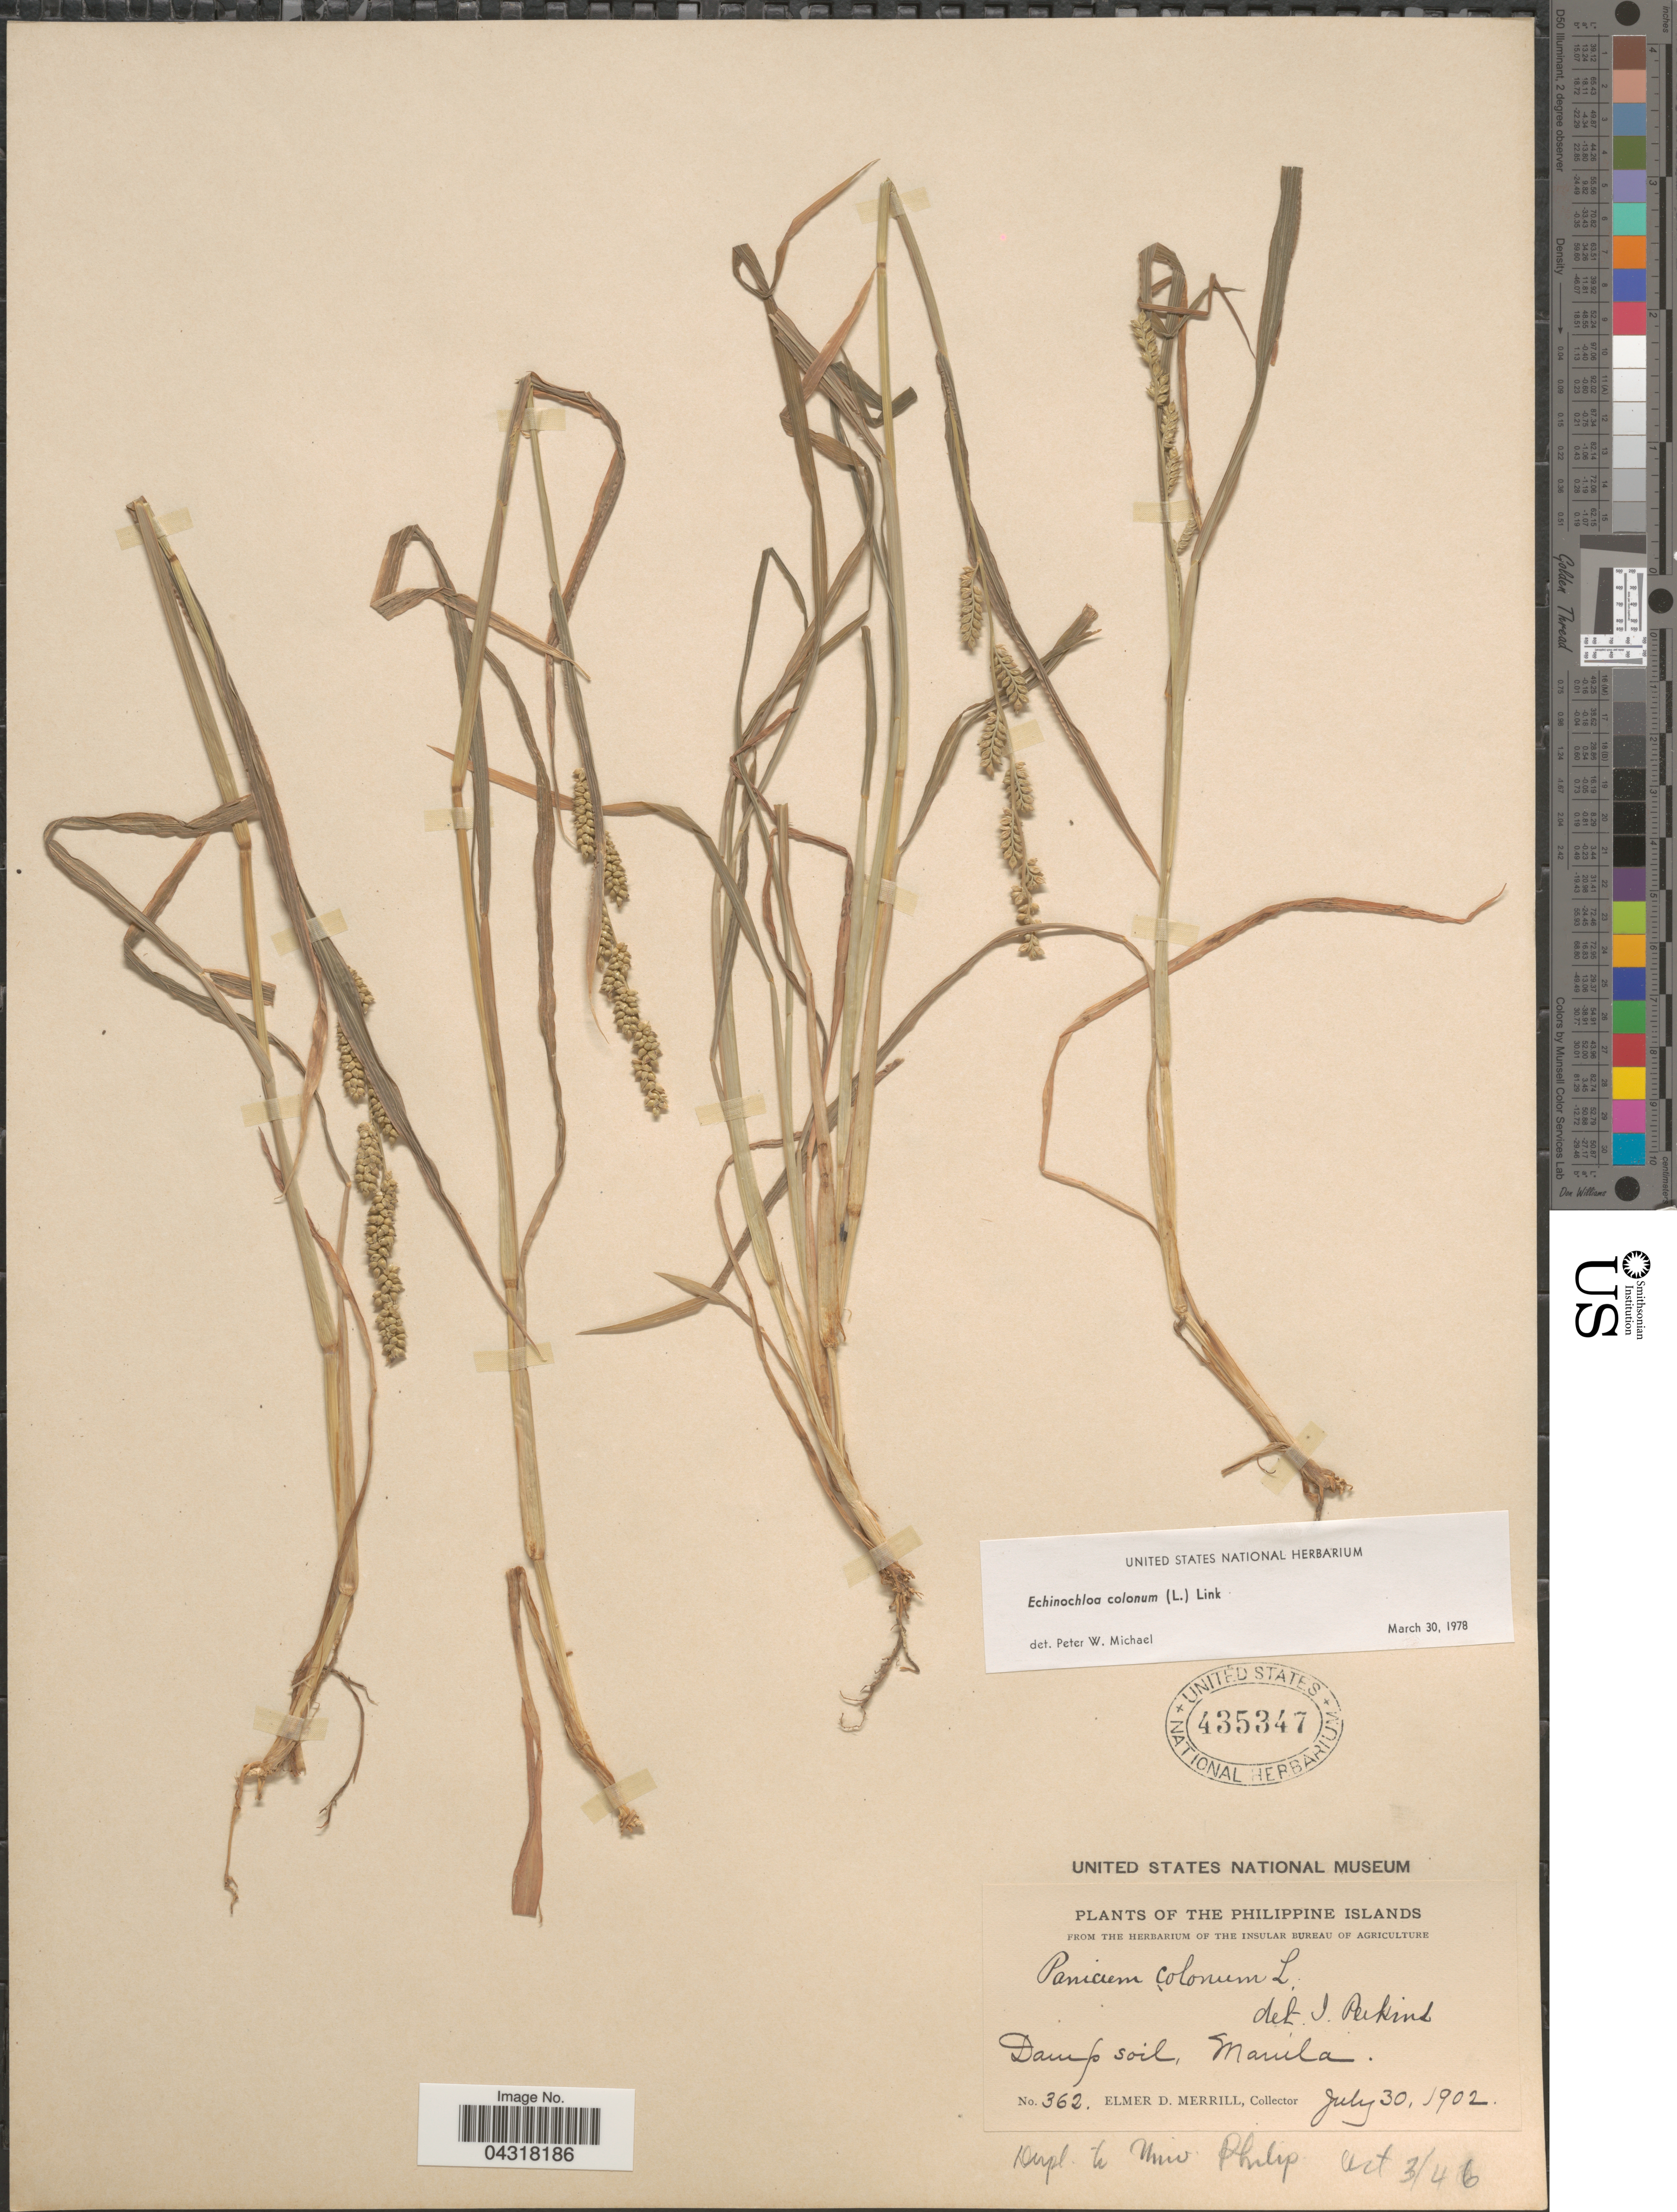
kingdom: Plantae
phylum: Tracheophyta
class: Liliopsida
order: Poales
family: Poaceae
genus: Echinochloa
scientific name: Echinochloa colona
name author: (L.) Link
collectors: E. D. Merrill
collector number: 362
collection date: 1902-07-30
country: Philippines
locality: Manila.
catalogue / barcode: US 435347